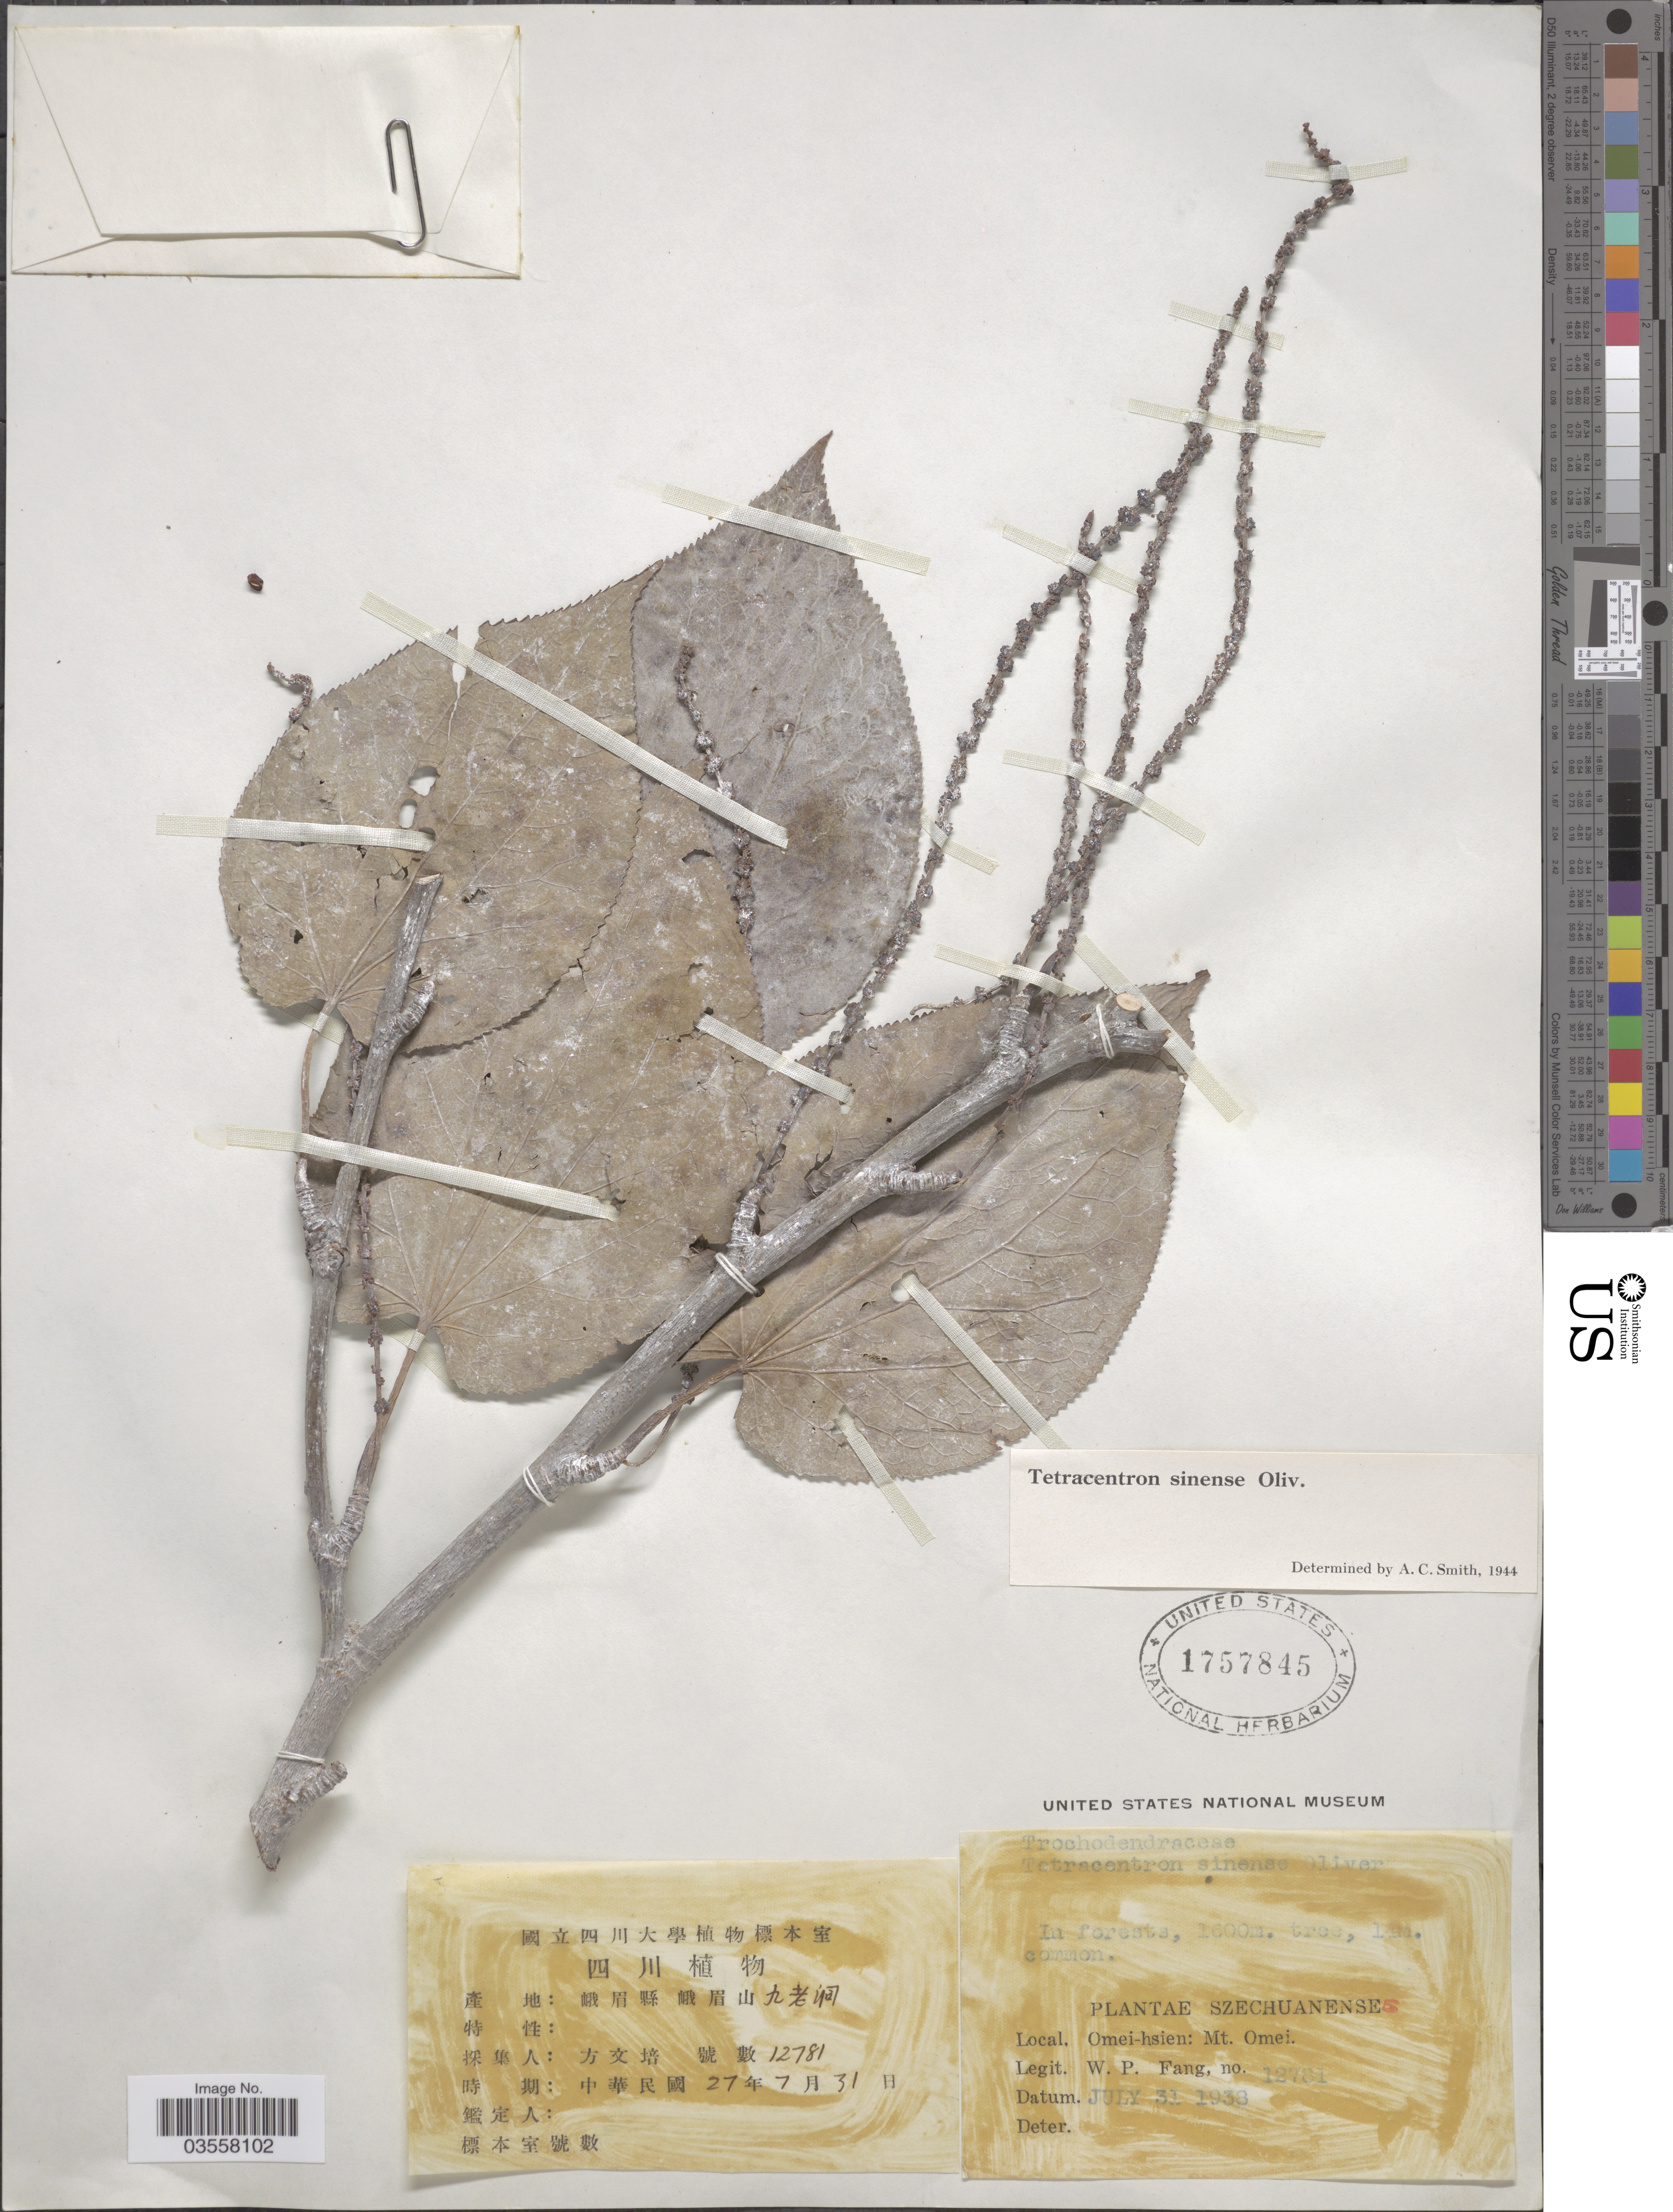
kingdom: Plantae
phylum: Tracheophyta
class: Magnoliopsida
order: Trochodendrales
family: Trochodendraceae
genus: Tetracentron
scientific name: Tetracentron sinense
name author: Oliv.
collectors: W. P. Fang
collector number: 12781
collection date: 1938-07-31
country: China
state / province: Sichuan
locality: Omei-hsien: Mt. Omei.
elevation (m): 1600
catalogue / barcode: US 1757845